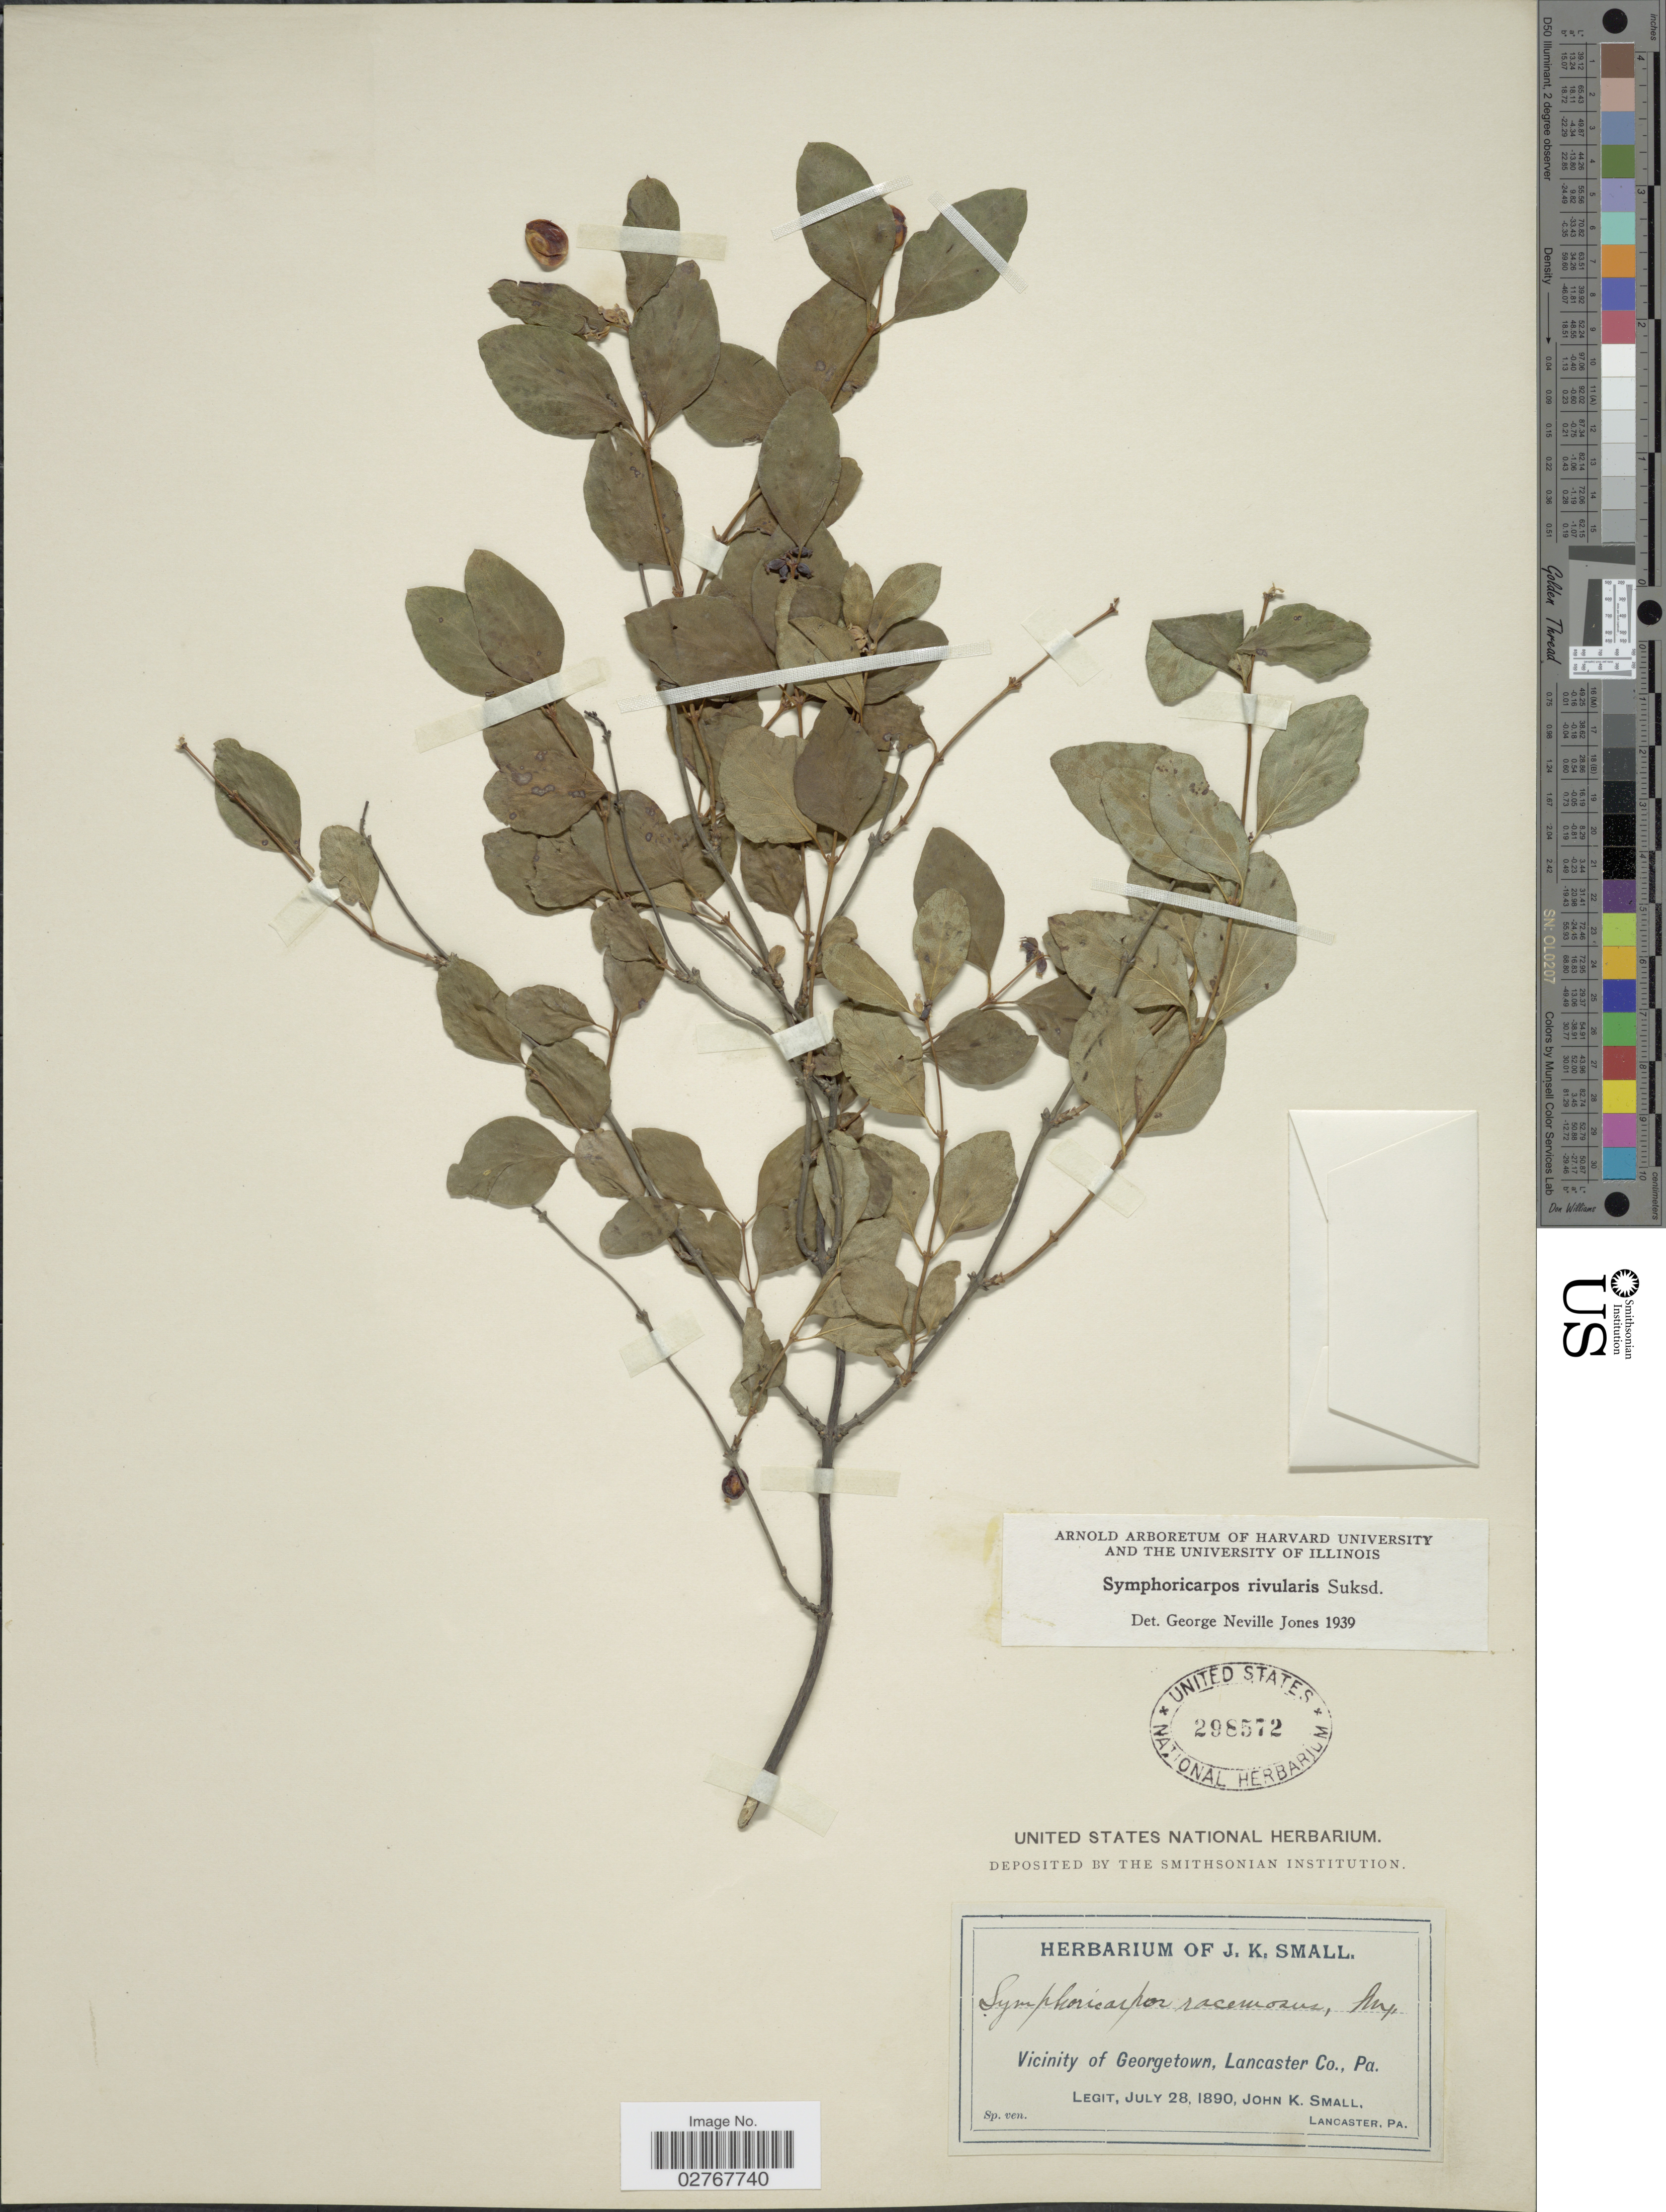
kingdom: Plantae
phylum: Tracheophyta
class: Magnoliopsida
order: Dipsacales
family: Caprifoliaceae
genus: Symphoricarpos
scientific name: Symphoricarpos rivularis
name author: Suksd.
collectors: J. K. Small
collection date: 1890-07-28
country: United States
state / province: Pennsylvania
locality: Vicinity of Georgetown, Lancaster Co.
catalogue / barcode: US 298572